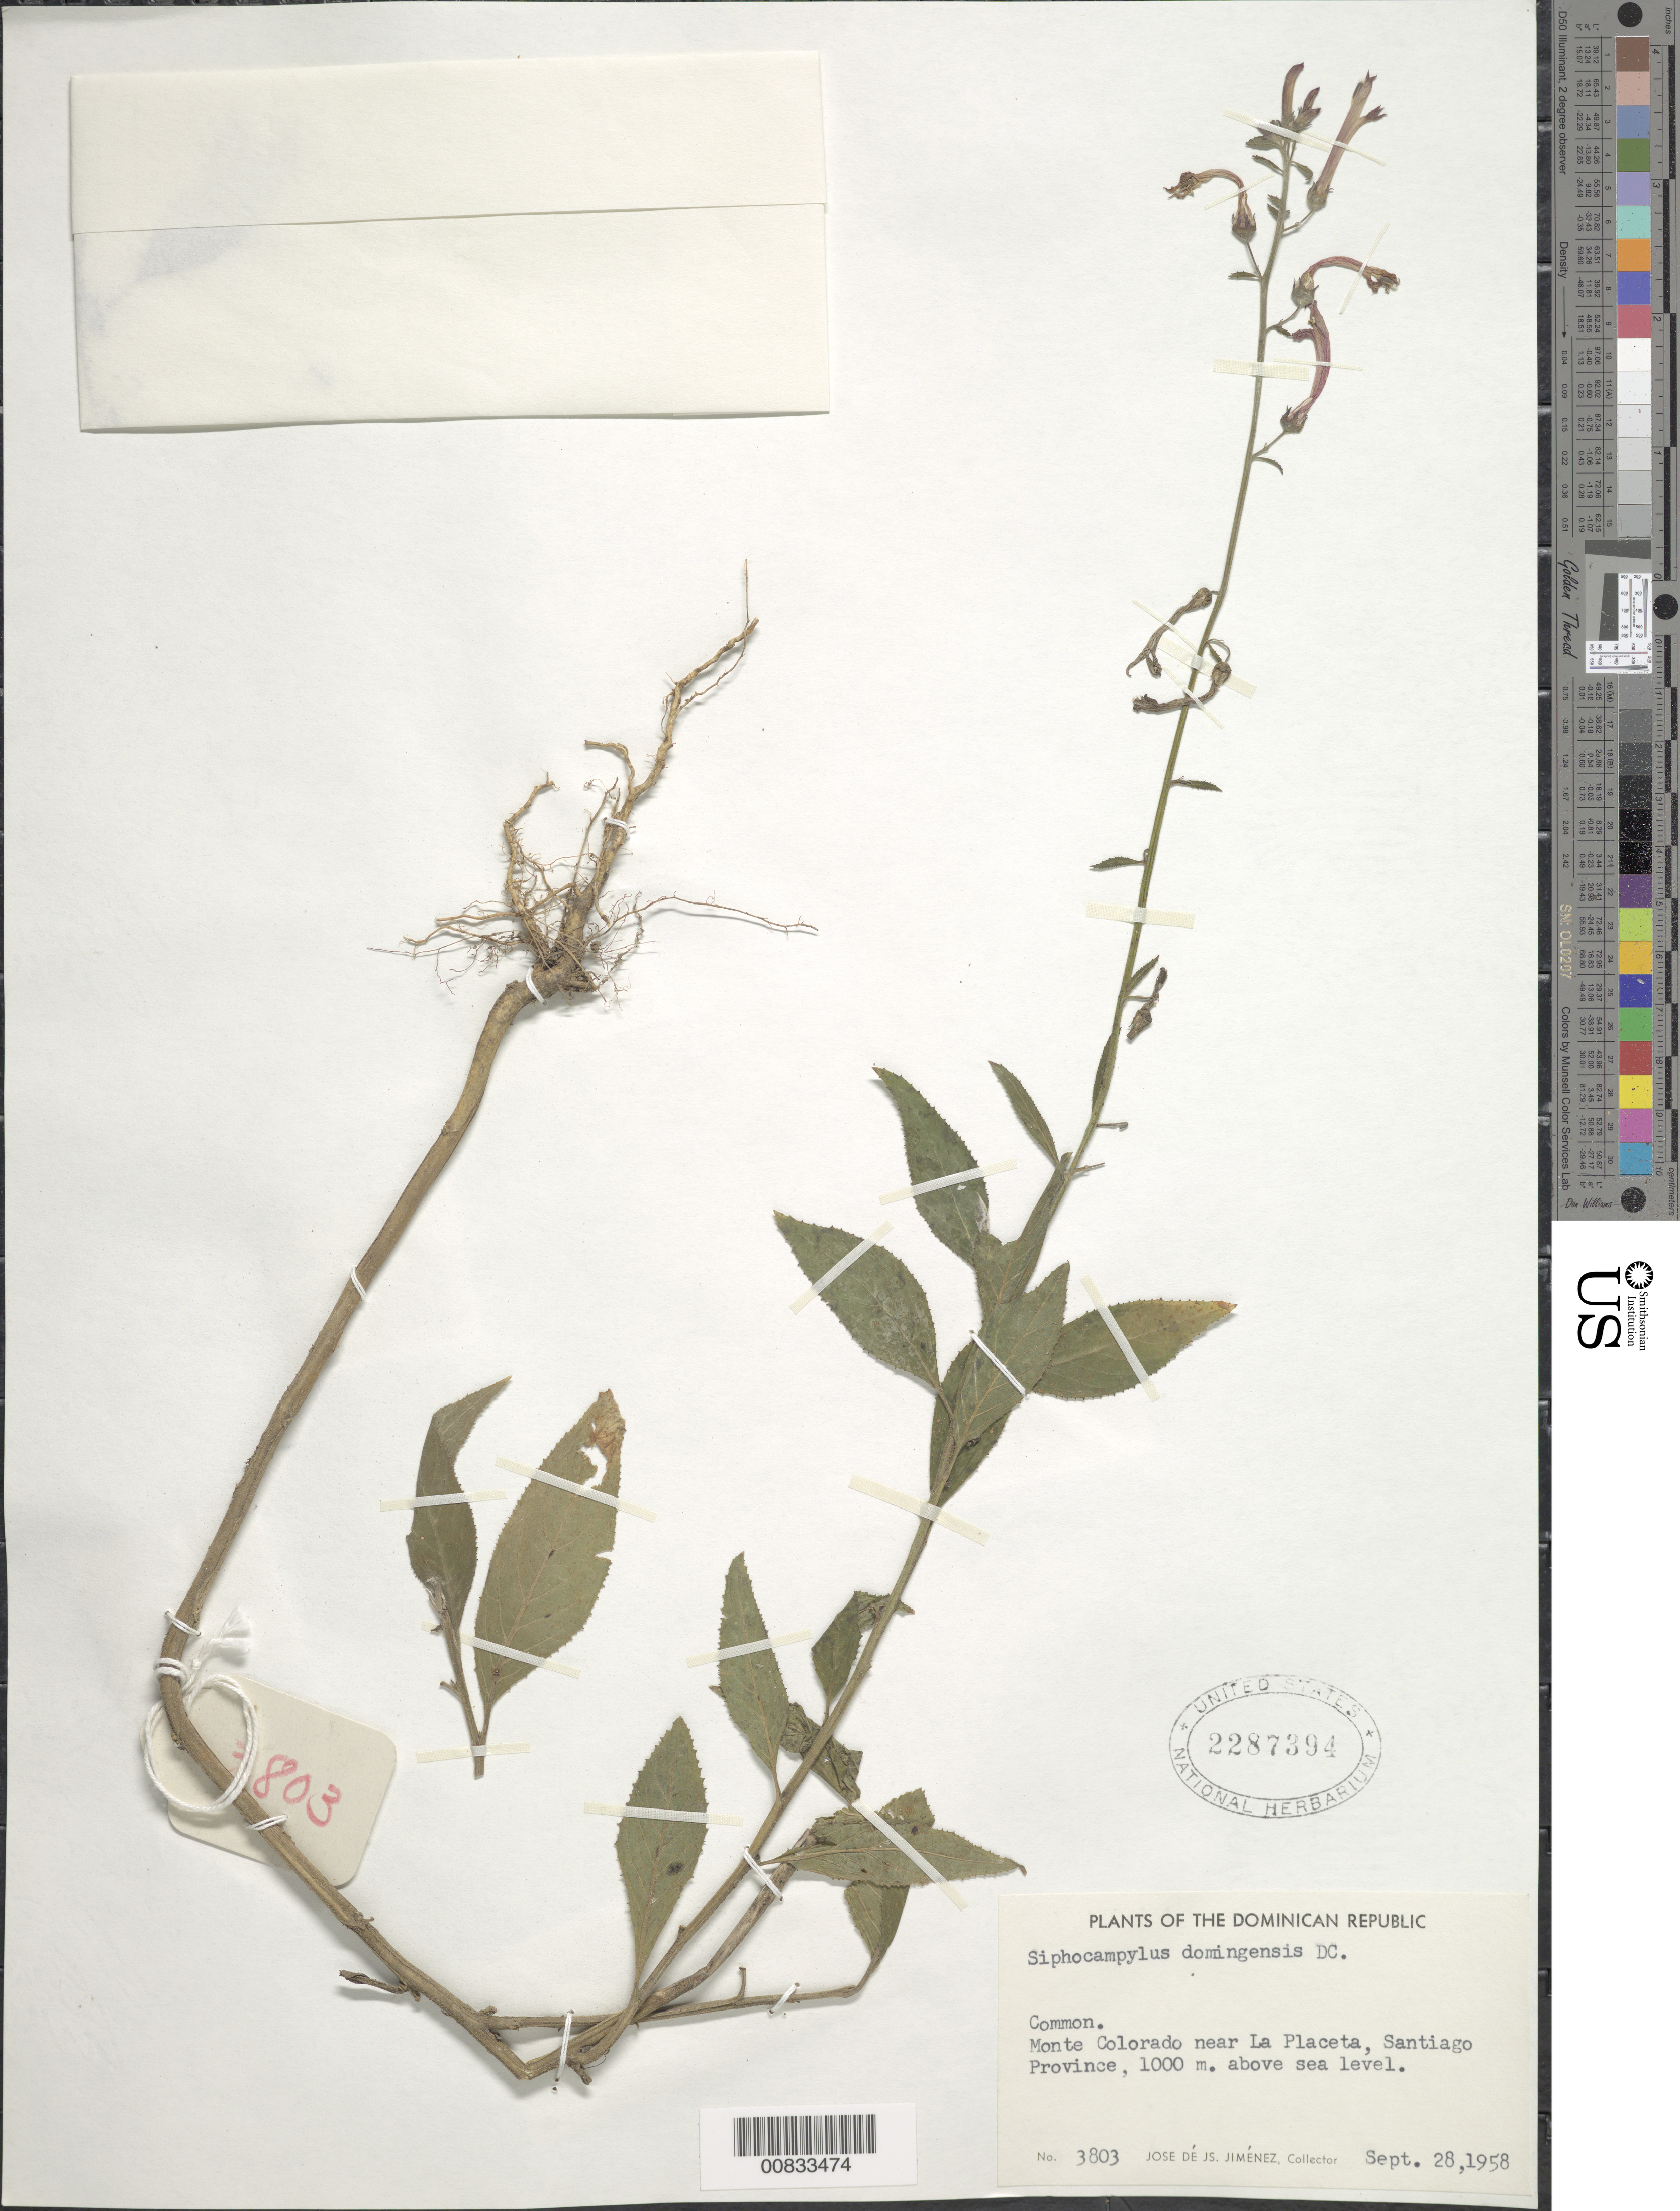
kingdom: Plantae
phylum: Tracheophyta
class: Magnoliopsida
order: Asterales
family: Campanulaceae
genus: Siphocampylus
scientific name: Siphocampylus domingensis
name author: A. DC.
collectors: J. J. Jiménez Almonte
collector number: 3803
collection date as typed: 28 Sep 1958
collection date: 1958-09-28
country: Dominican Republic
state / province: Santiago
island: Hispaniola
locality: Monte Colorado near La Placeta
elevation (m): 1000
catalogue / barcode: US 2287394